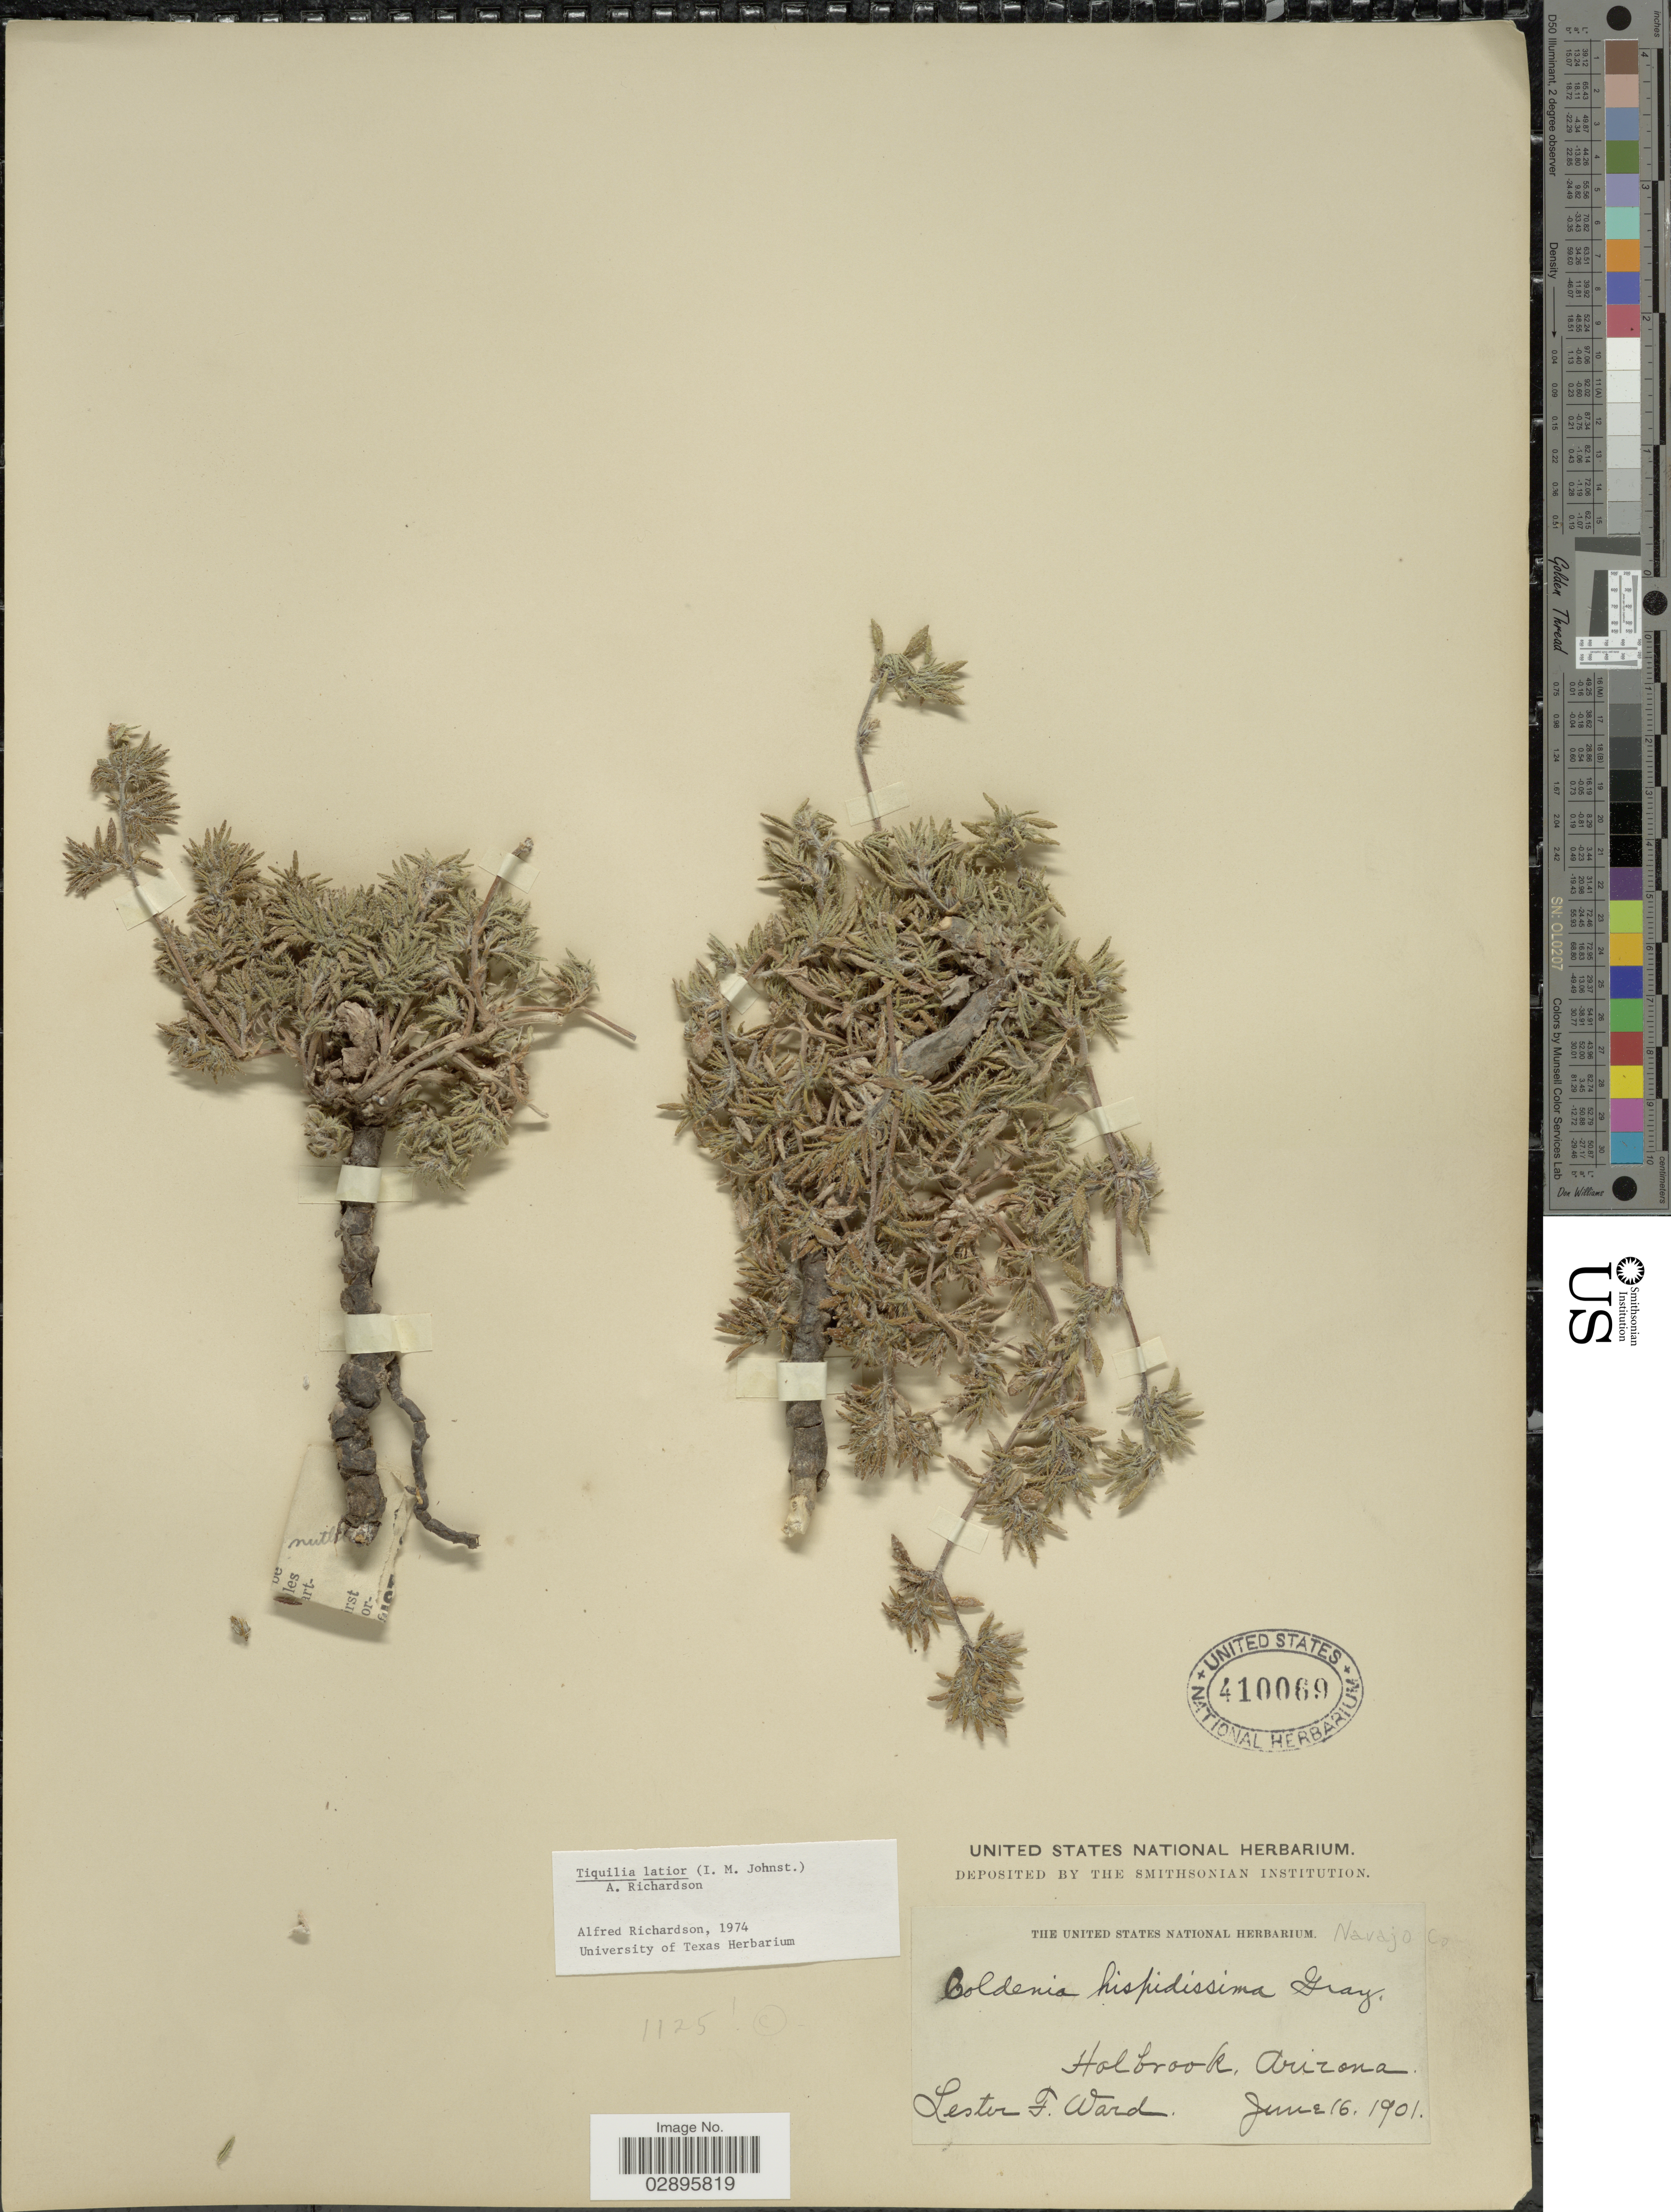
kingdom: Plantae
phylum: Tracheophyta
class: Magnoliopsida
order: Boraginales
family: Ehretiaceae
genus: Tiquilia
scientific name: Tiquilia latior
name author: (I.M. Johnst.) A.T. Richardson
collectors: L. F. Ward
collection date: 1901-06-16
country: United States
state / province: Arizona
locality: Navajo Co., Holbrook.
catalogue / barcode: US 410069